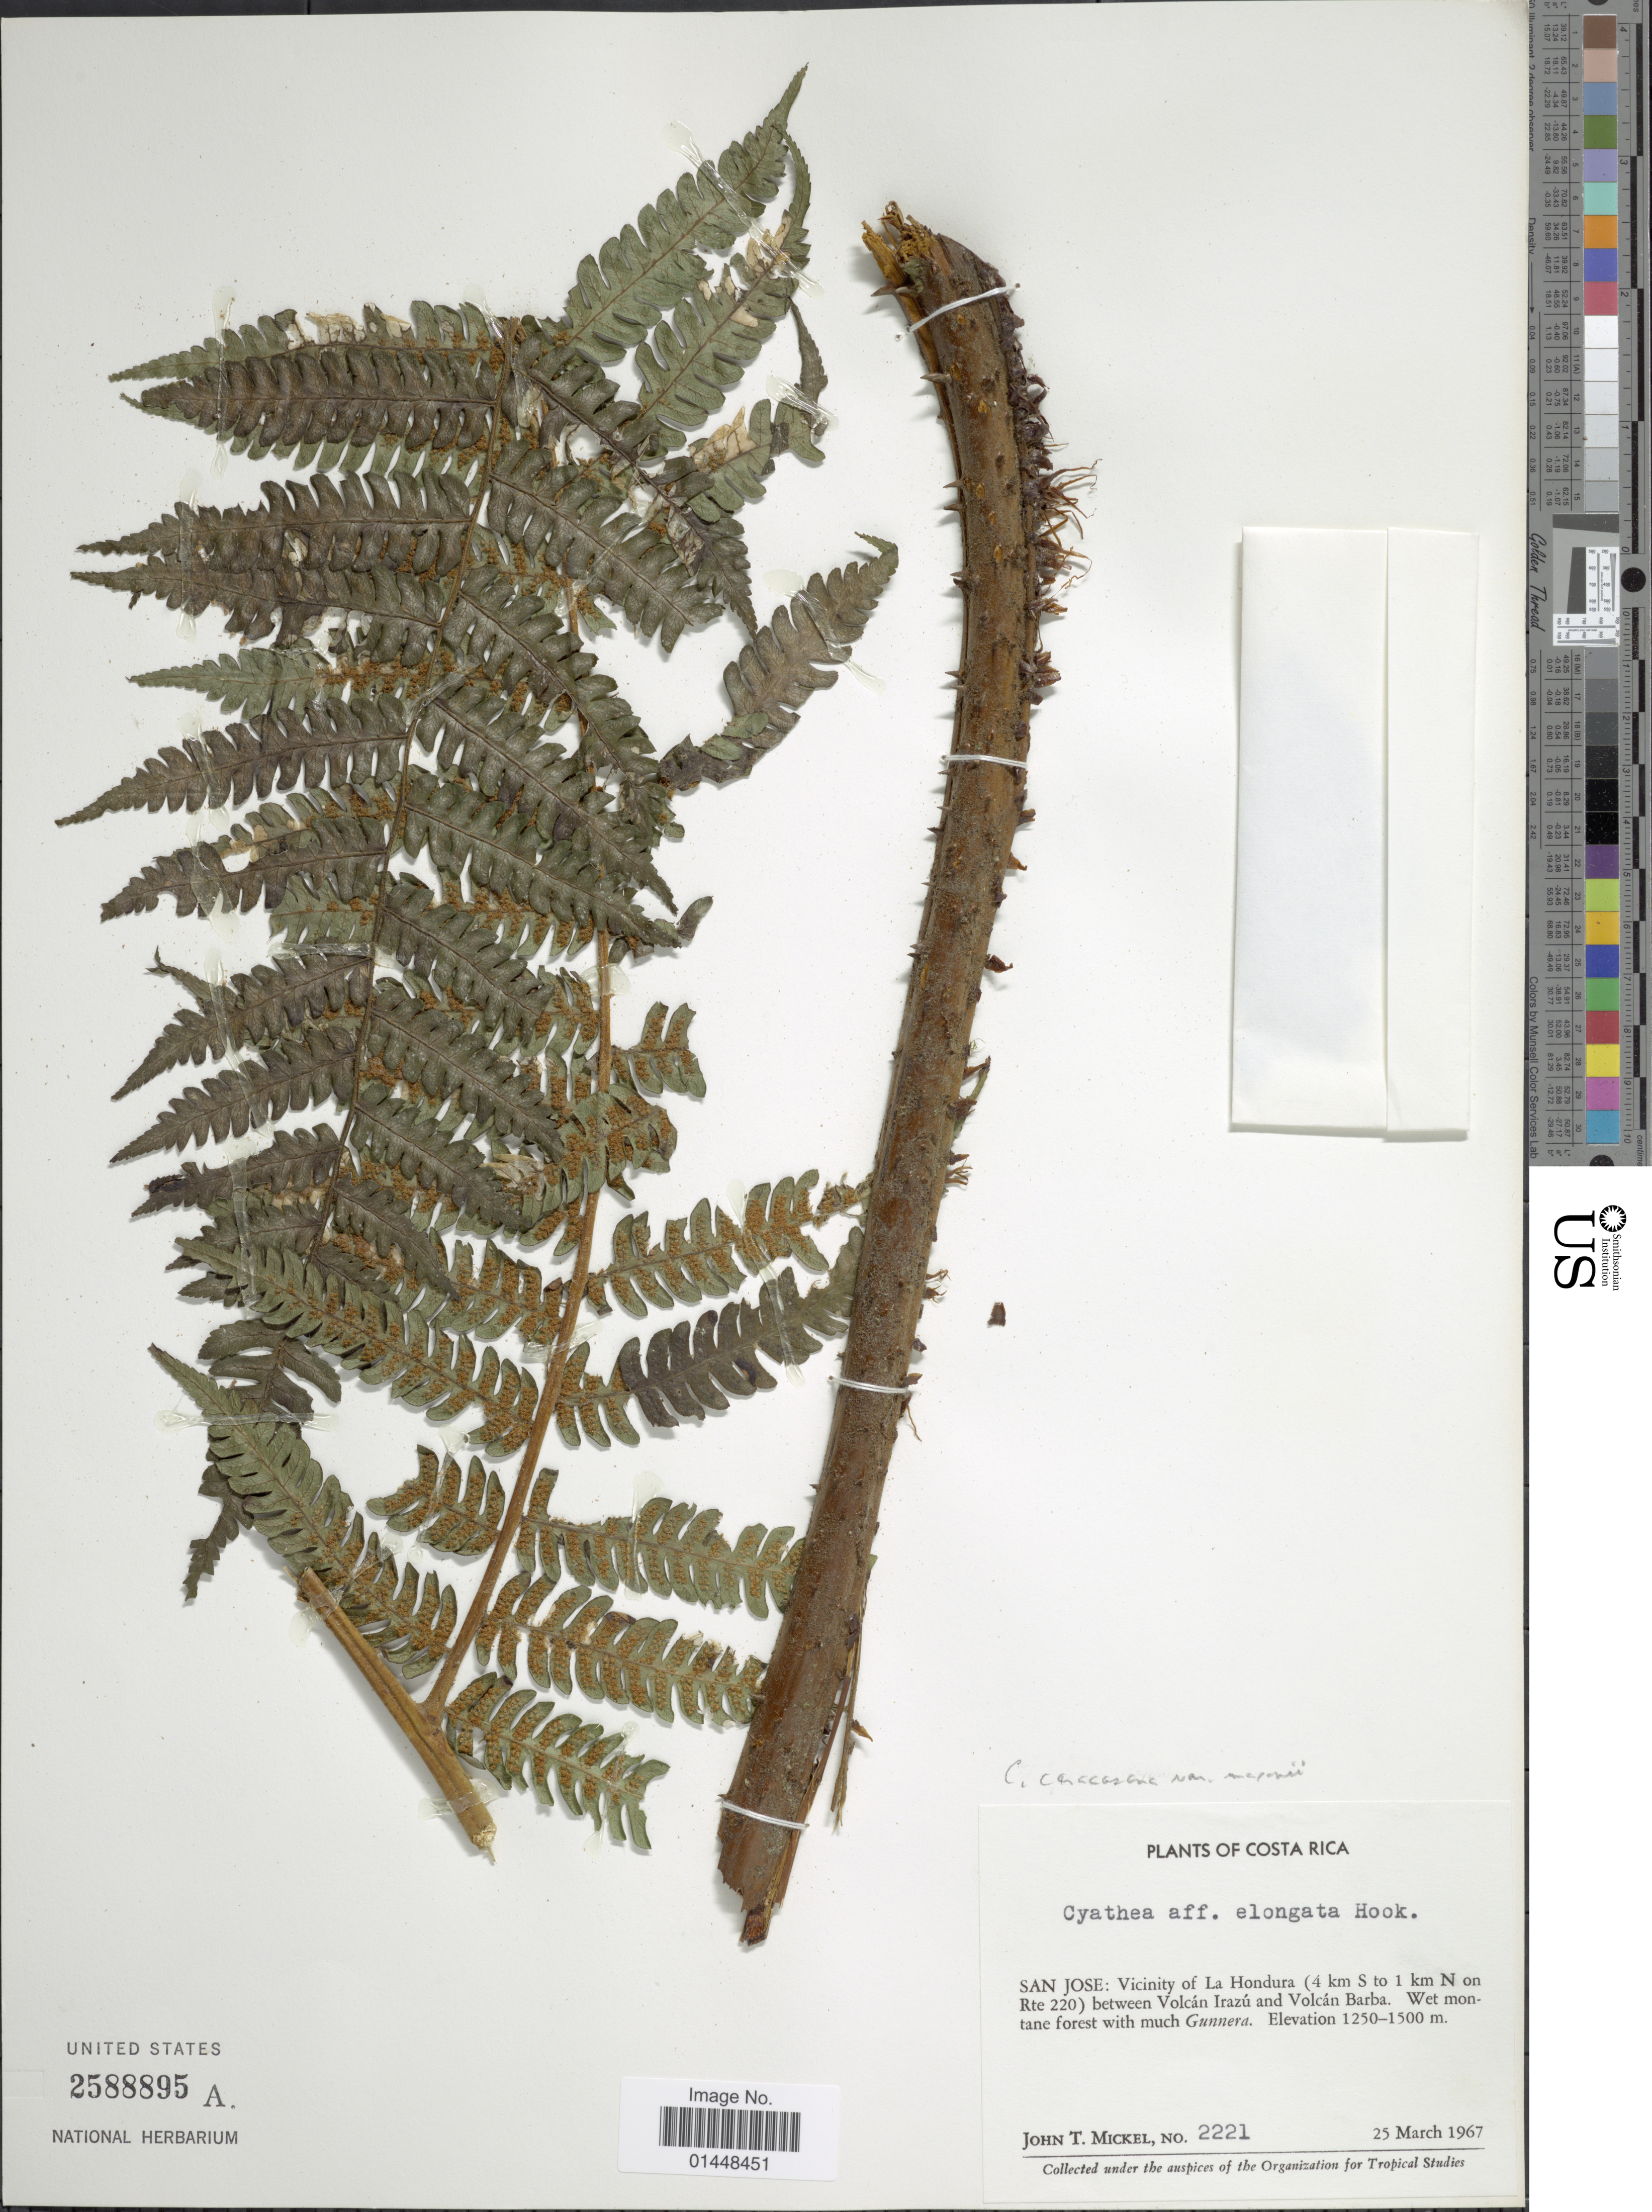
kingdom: Plantae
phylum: Tracheophyta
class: Polypodiopsida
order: Cyatheales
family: Cyatheaceae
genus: Cyathea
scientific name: Cyathea caracasana var. maxonii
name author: (Underw.) R.M. Tryon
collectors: J. T. Mickel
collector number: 2221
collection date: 1967-03-25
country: Costa Rica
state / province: San José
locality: Vicinity of La Hondura (4 km S to 1 km N on Rte 220) between Volcan Irazu and Volcan Barba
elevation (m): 1250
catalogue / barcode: US 2588895A